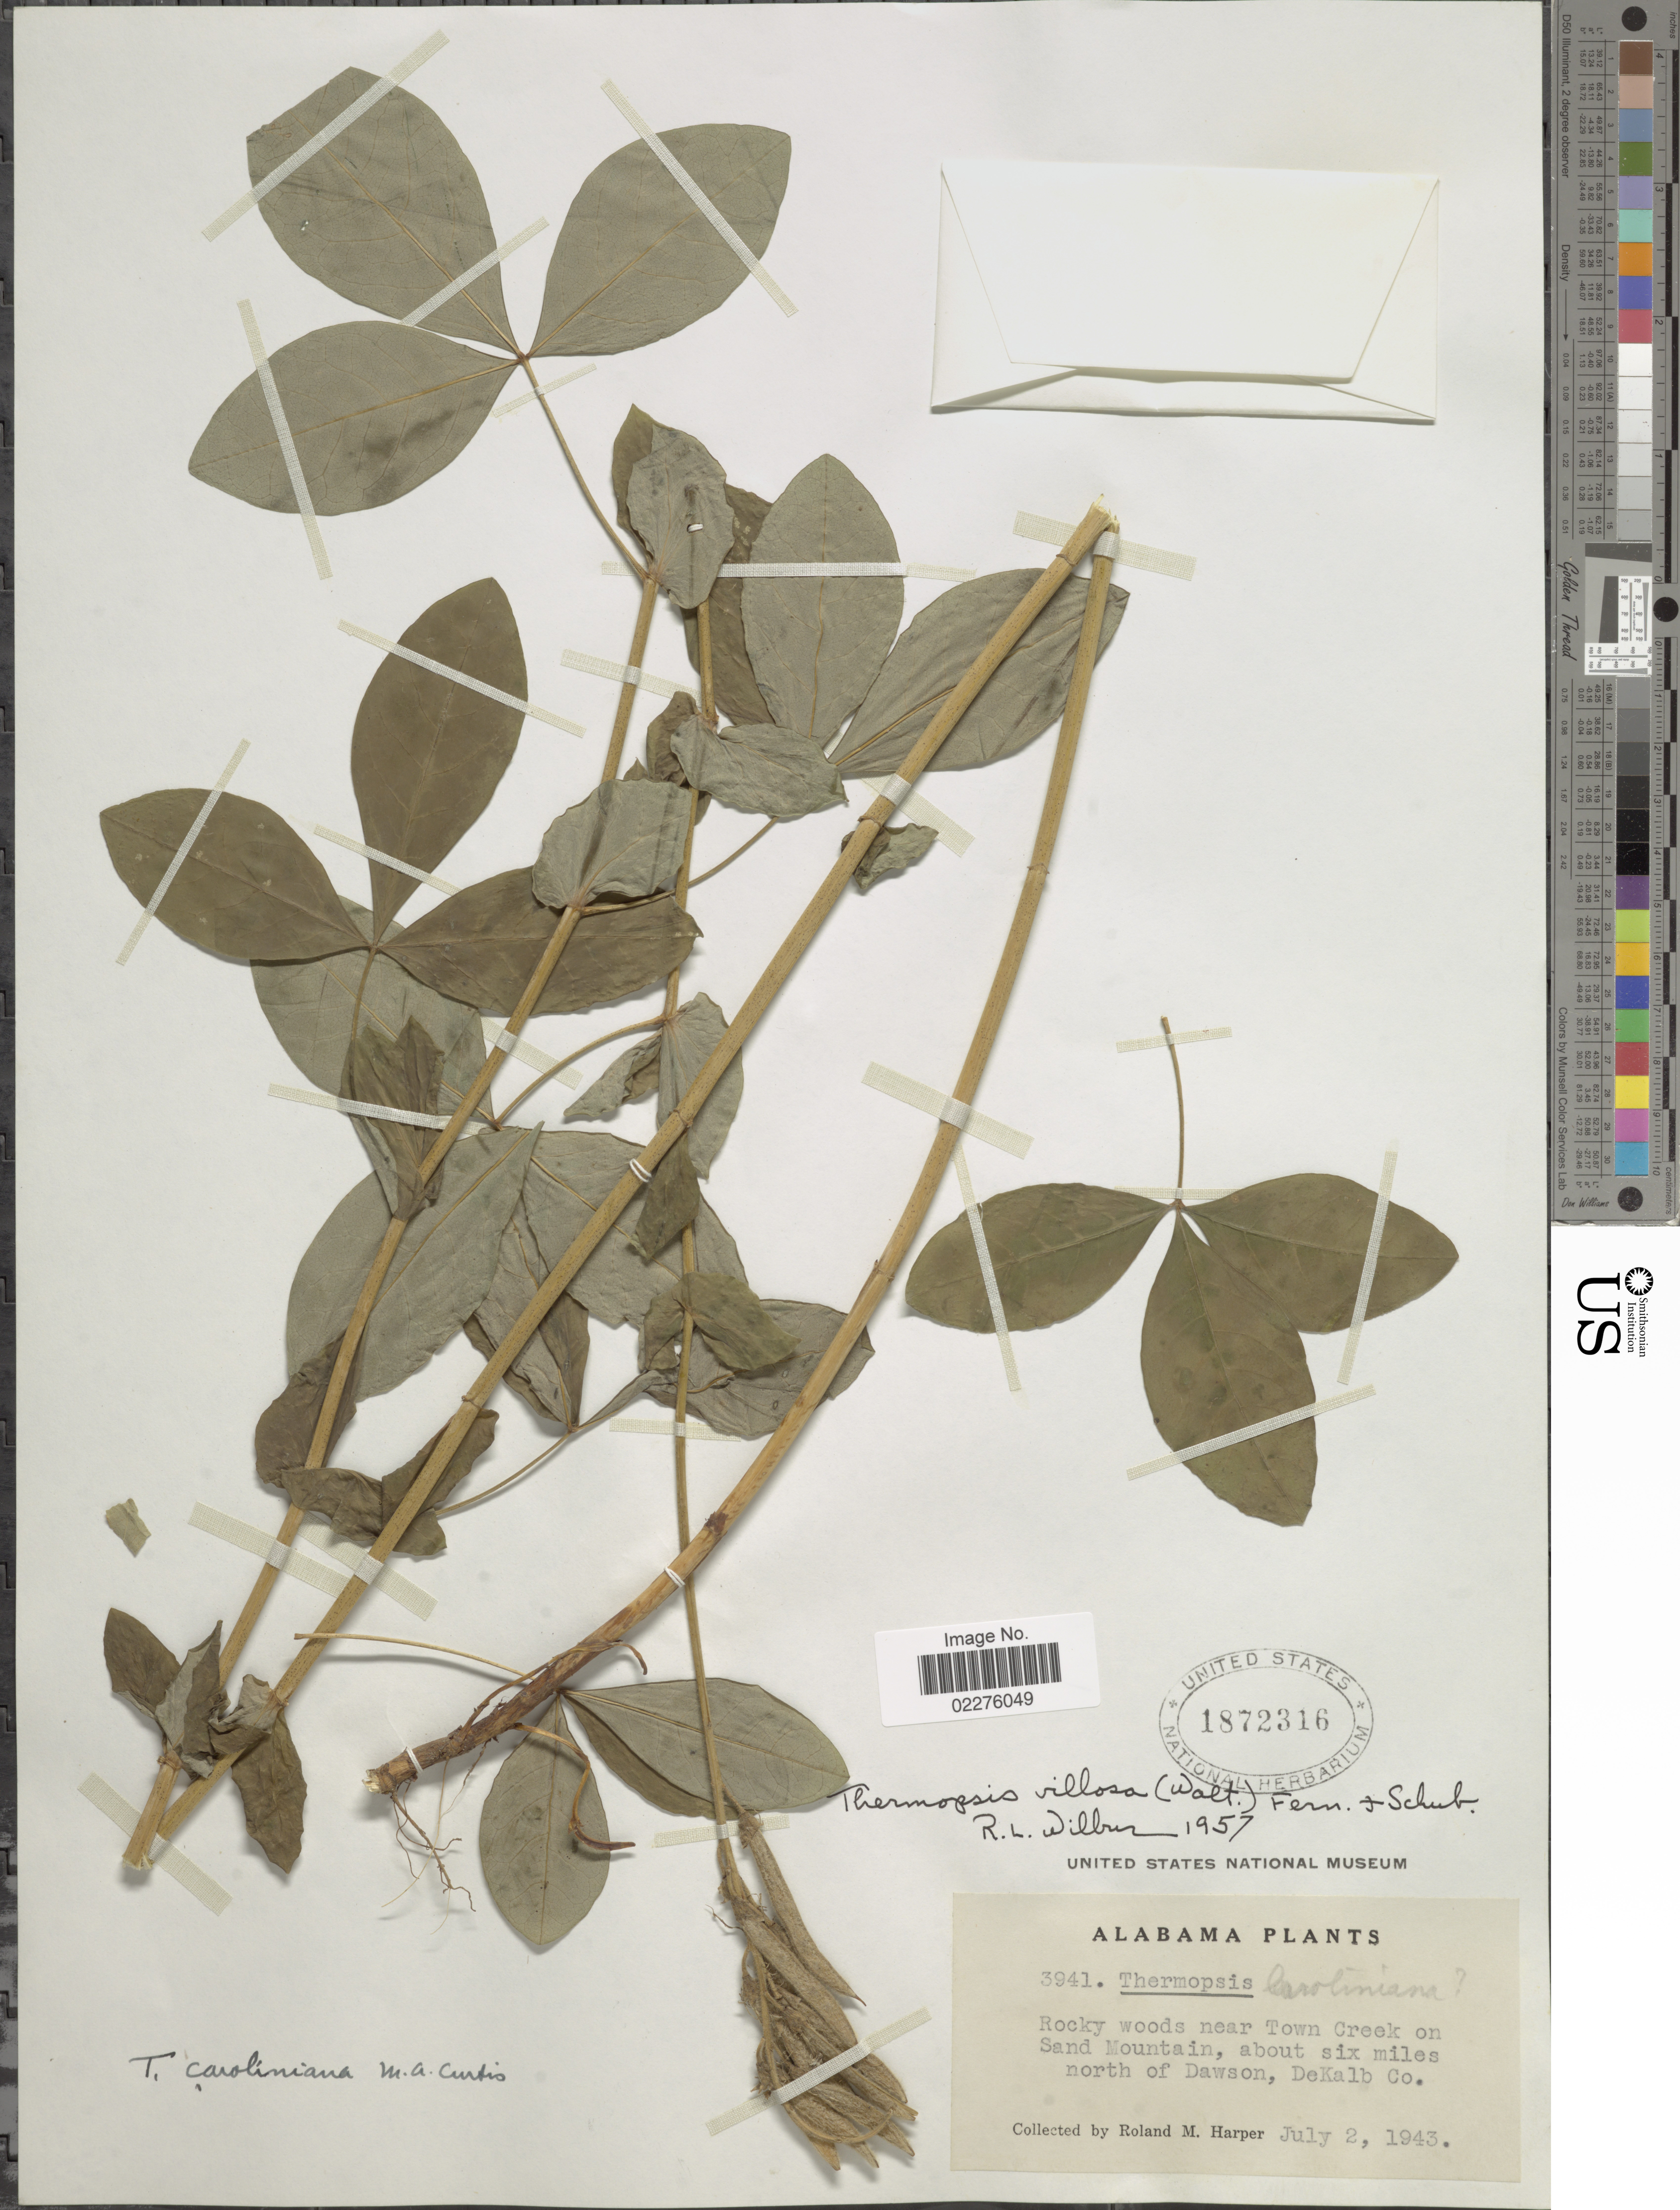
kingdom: Plantae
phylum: Tracheophyta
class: Magnoliopsida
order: Fabales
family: Fabaceae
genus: Thermopsis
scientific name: Thermopsis caroliniana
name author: M.A. Curtis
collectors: R. M. Harper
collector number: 3941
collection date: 1943-07-02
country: United States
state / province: Alabama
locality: Rocky woods near Town Creek on Sand Mountain, about six miles north of Dawson, DeKalb Co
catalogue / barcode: US 1872316